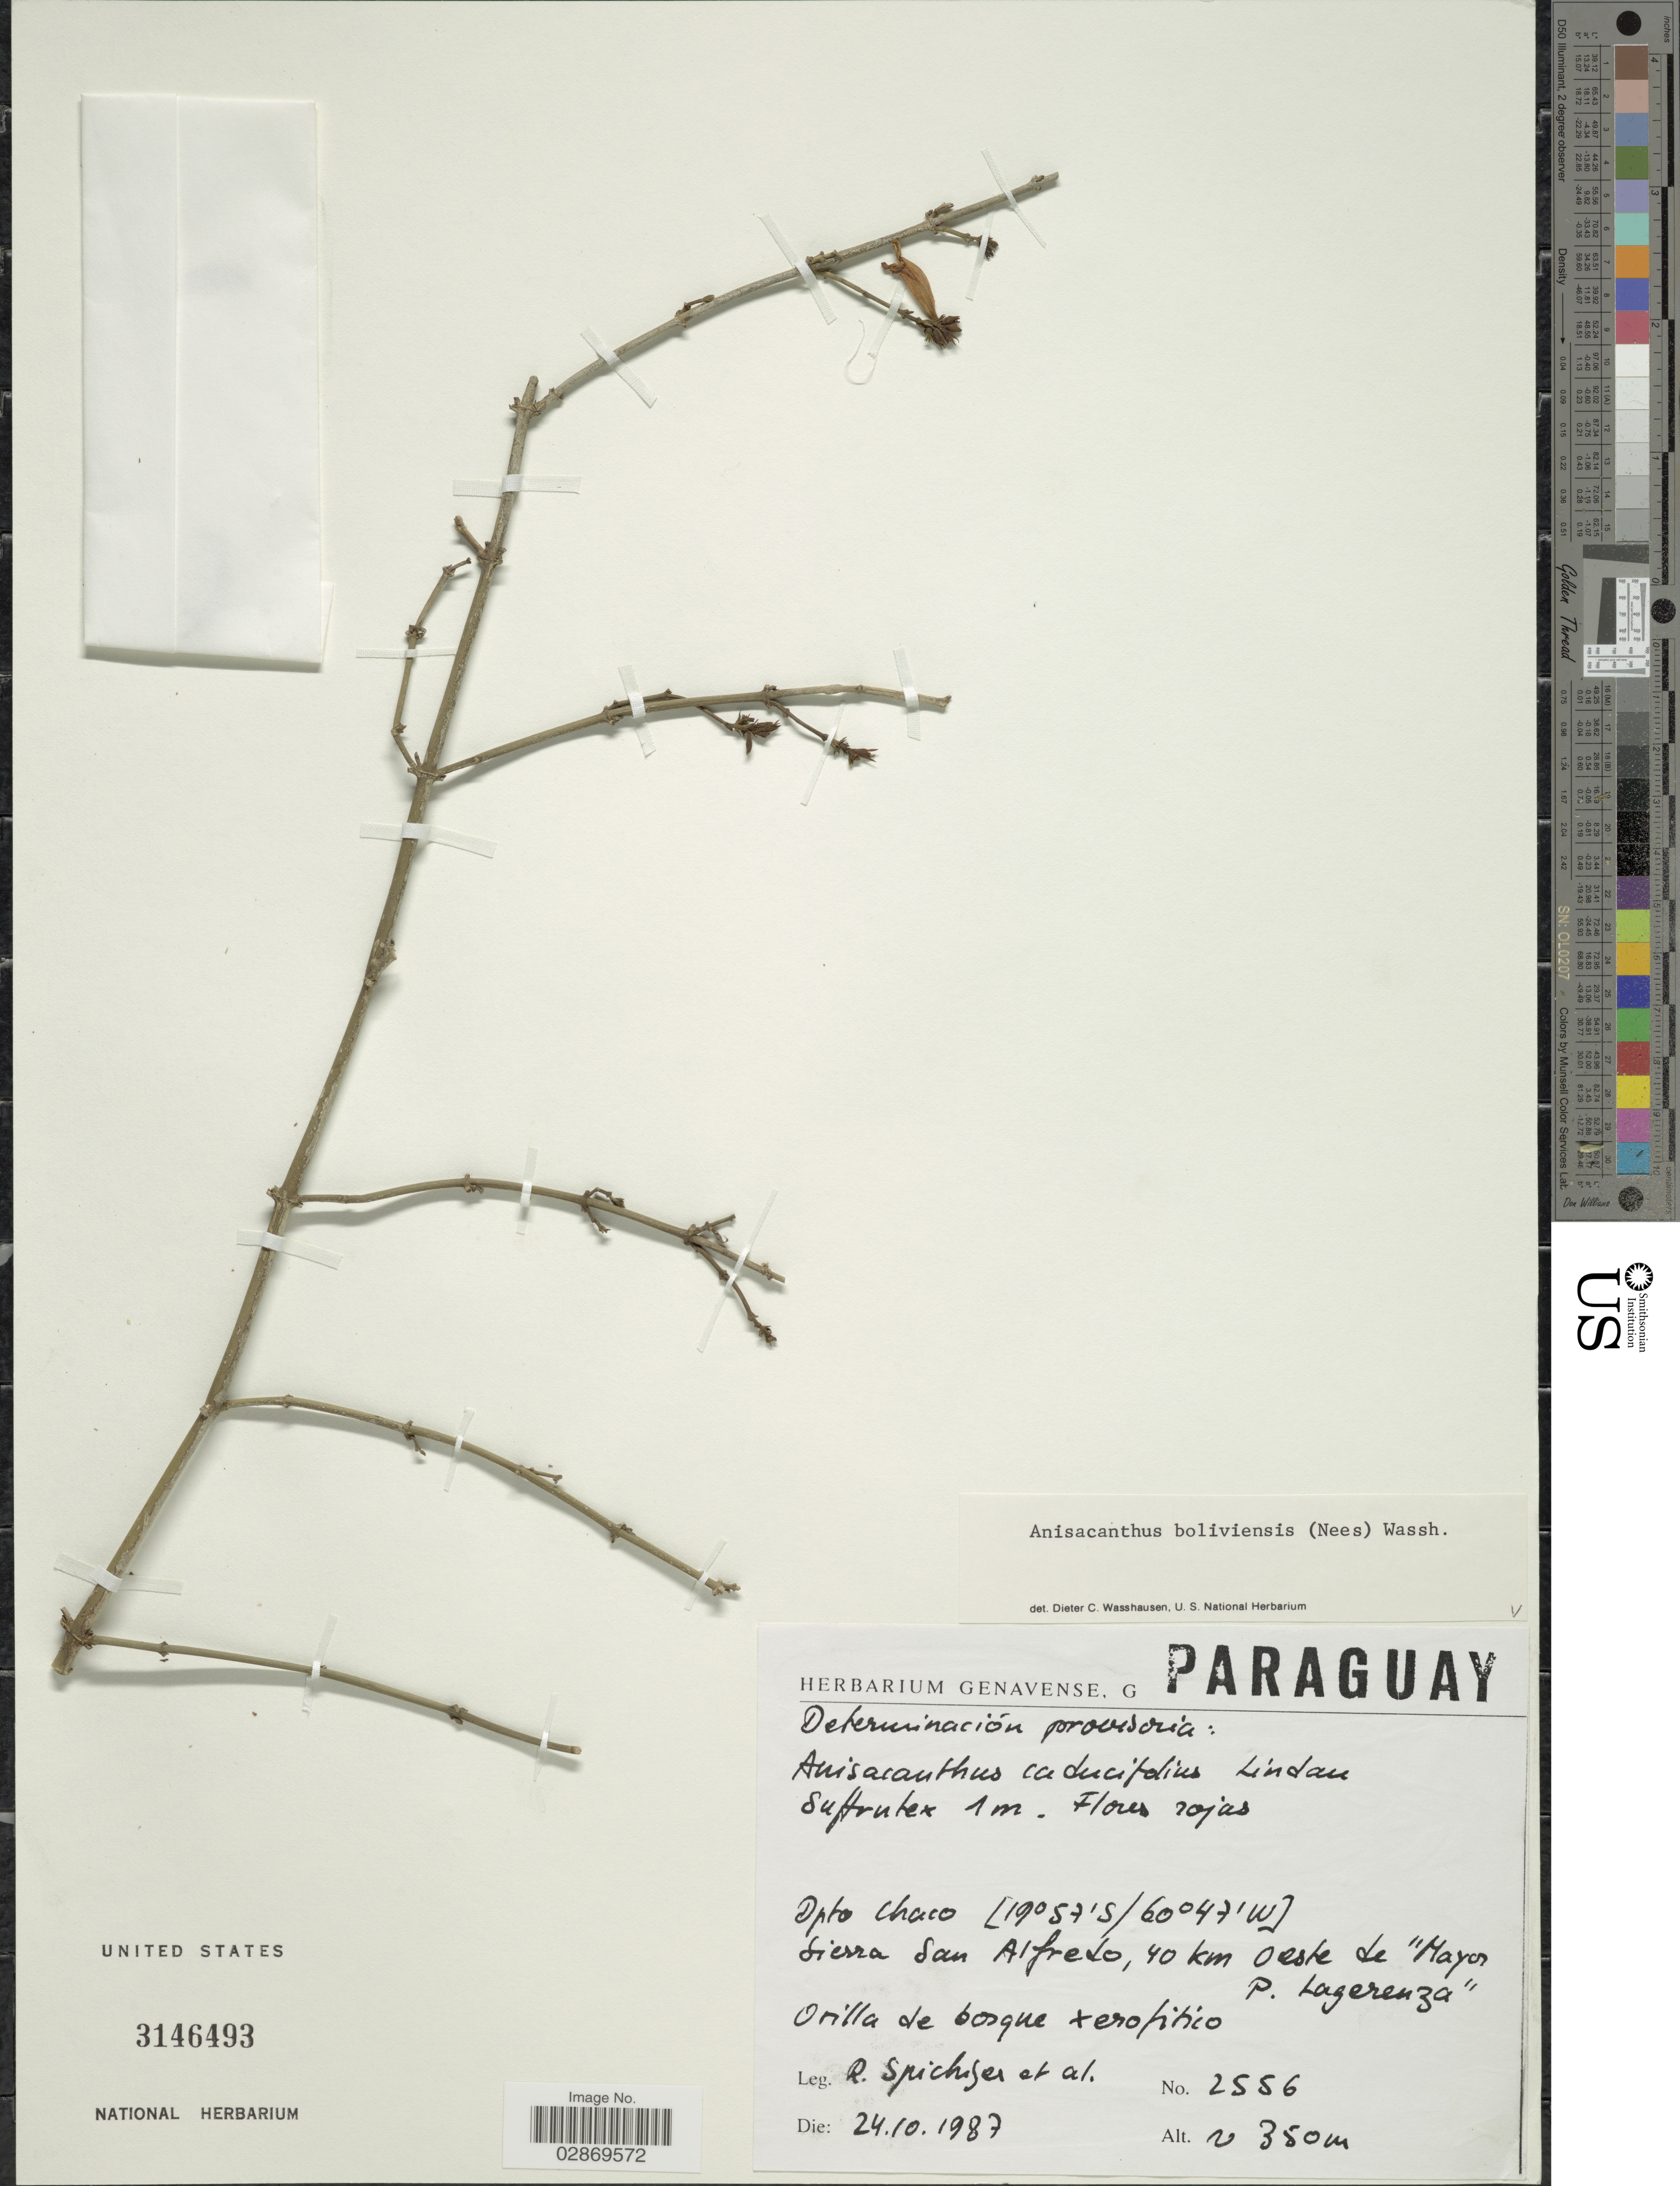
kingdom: Plantae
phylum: Tracheophyta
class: Magnoliopsida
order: Lamiales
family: Acanthaceae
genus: Anisacanthus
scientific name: Anisacanthus boliviensis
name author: (Nees) Wassh.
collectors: R. Spichiger & et al.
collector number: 2556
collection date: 1987-10-24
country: Argentina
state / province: Chaco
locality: Dpto. Chaco, Sierra San Alfredo, 40 km Oeste de "Hayor P. Lagerenza".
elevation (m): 350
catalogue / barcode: US 3146493